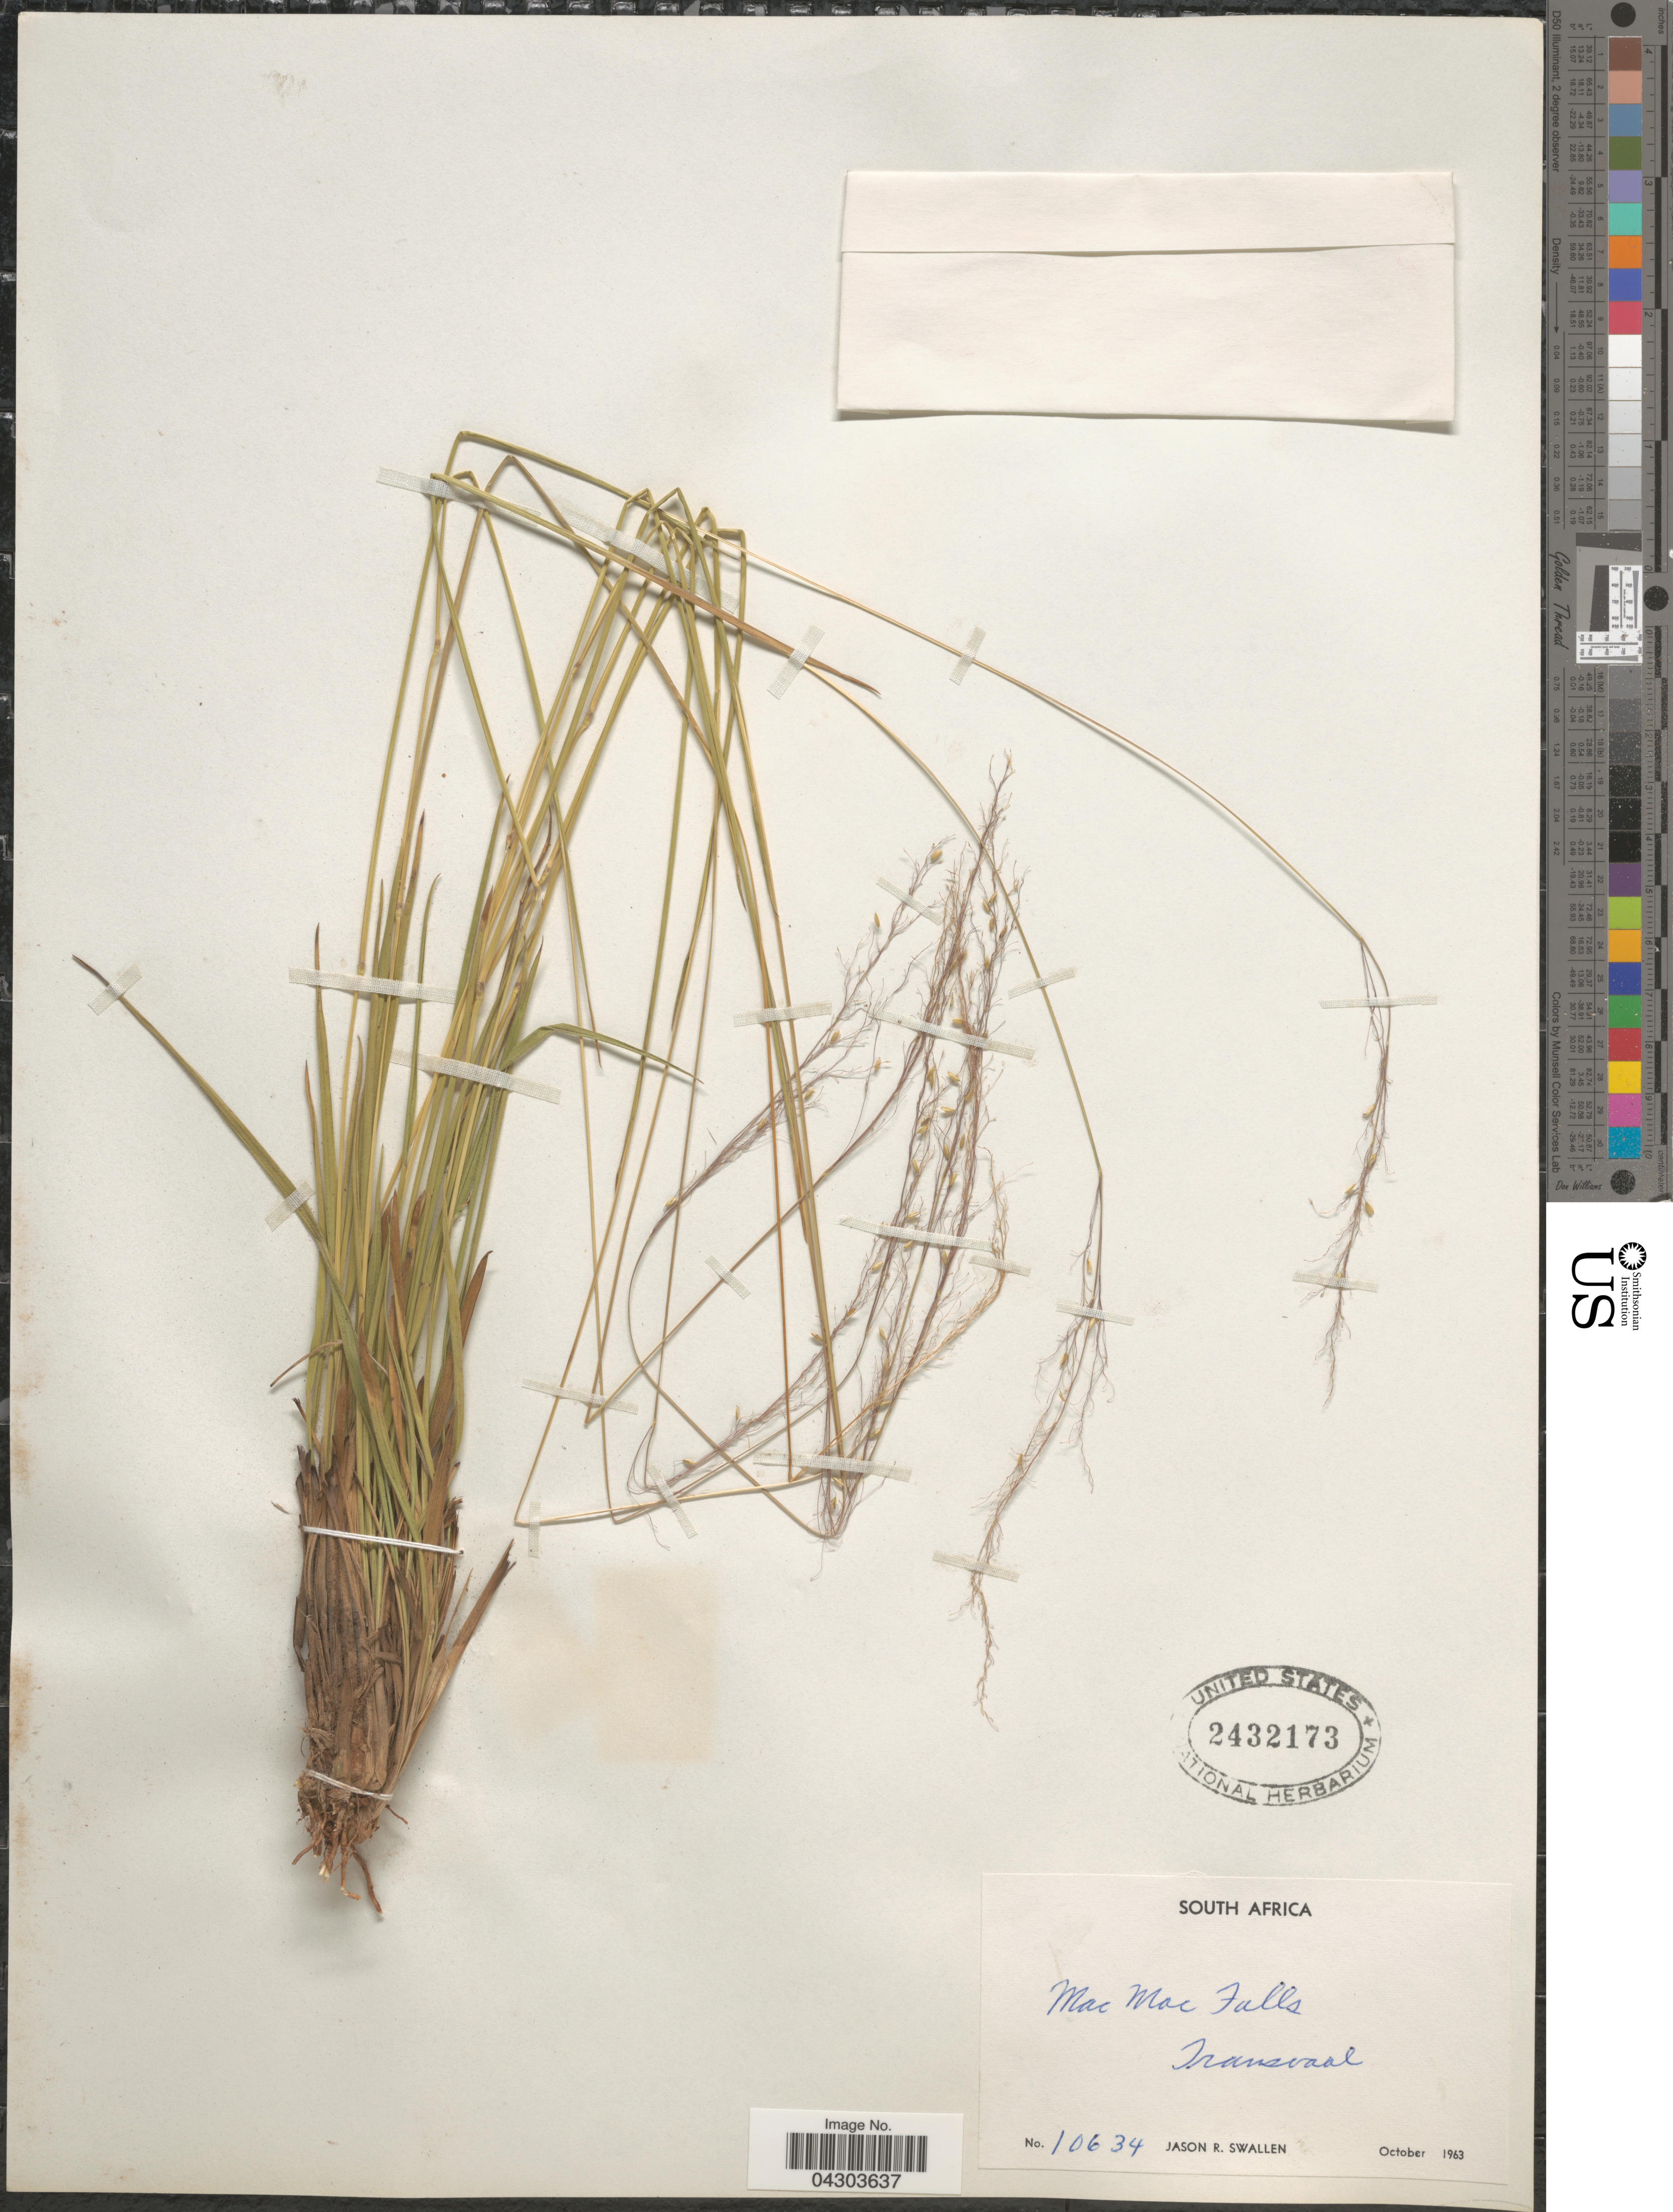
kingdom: Plantae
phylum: Tracheophyta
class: Liliopsida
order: Poales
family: Poaceae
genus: Panicum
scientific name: Panicum ecklonii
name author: Nees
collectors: J. R. Swallen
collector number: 10634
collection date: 1963-10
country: South Africa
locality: Mac Mac Falls. Transvaal.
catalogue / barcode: US 2432173